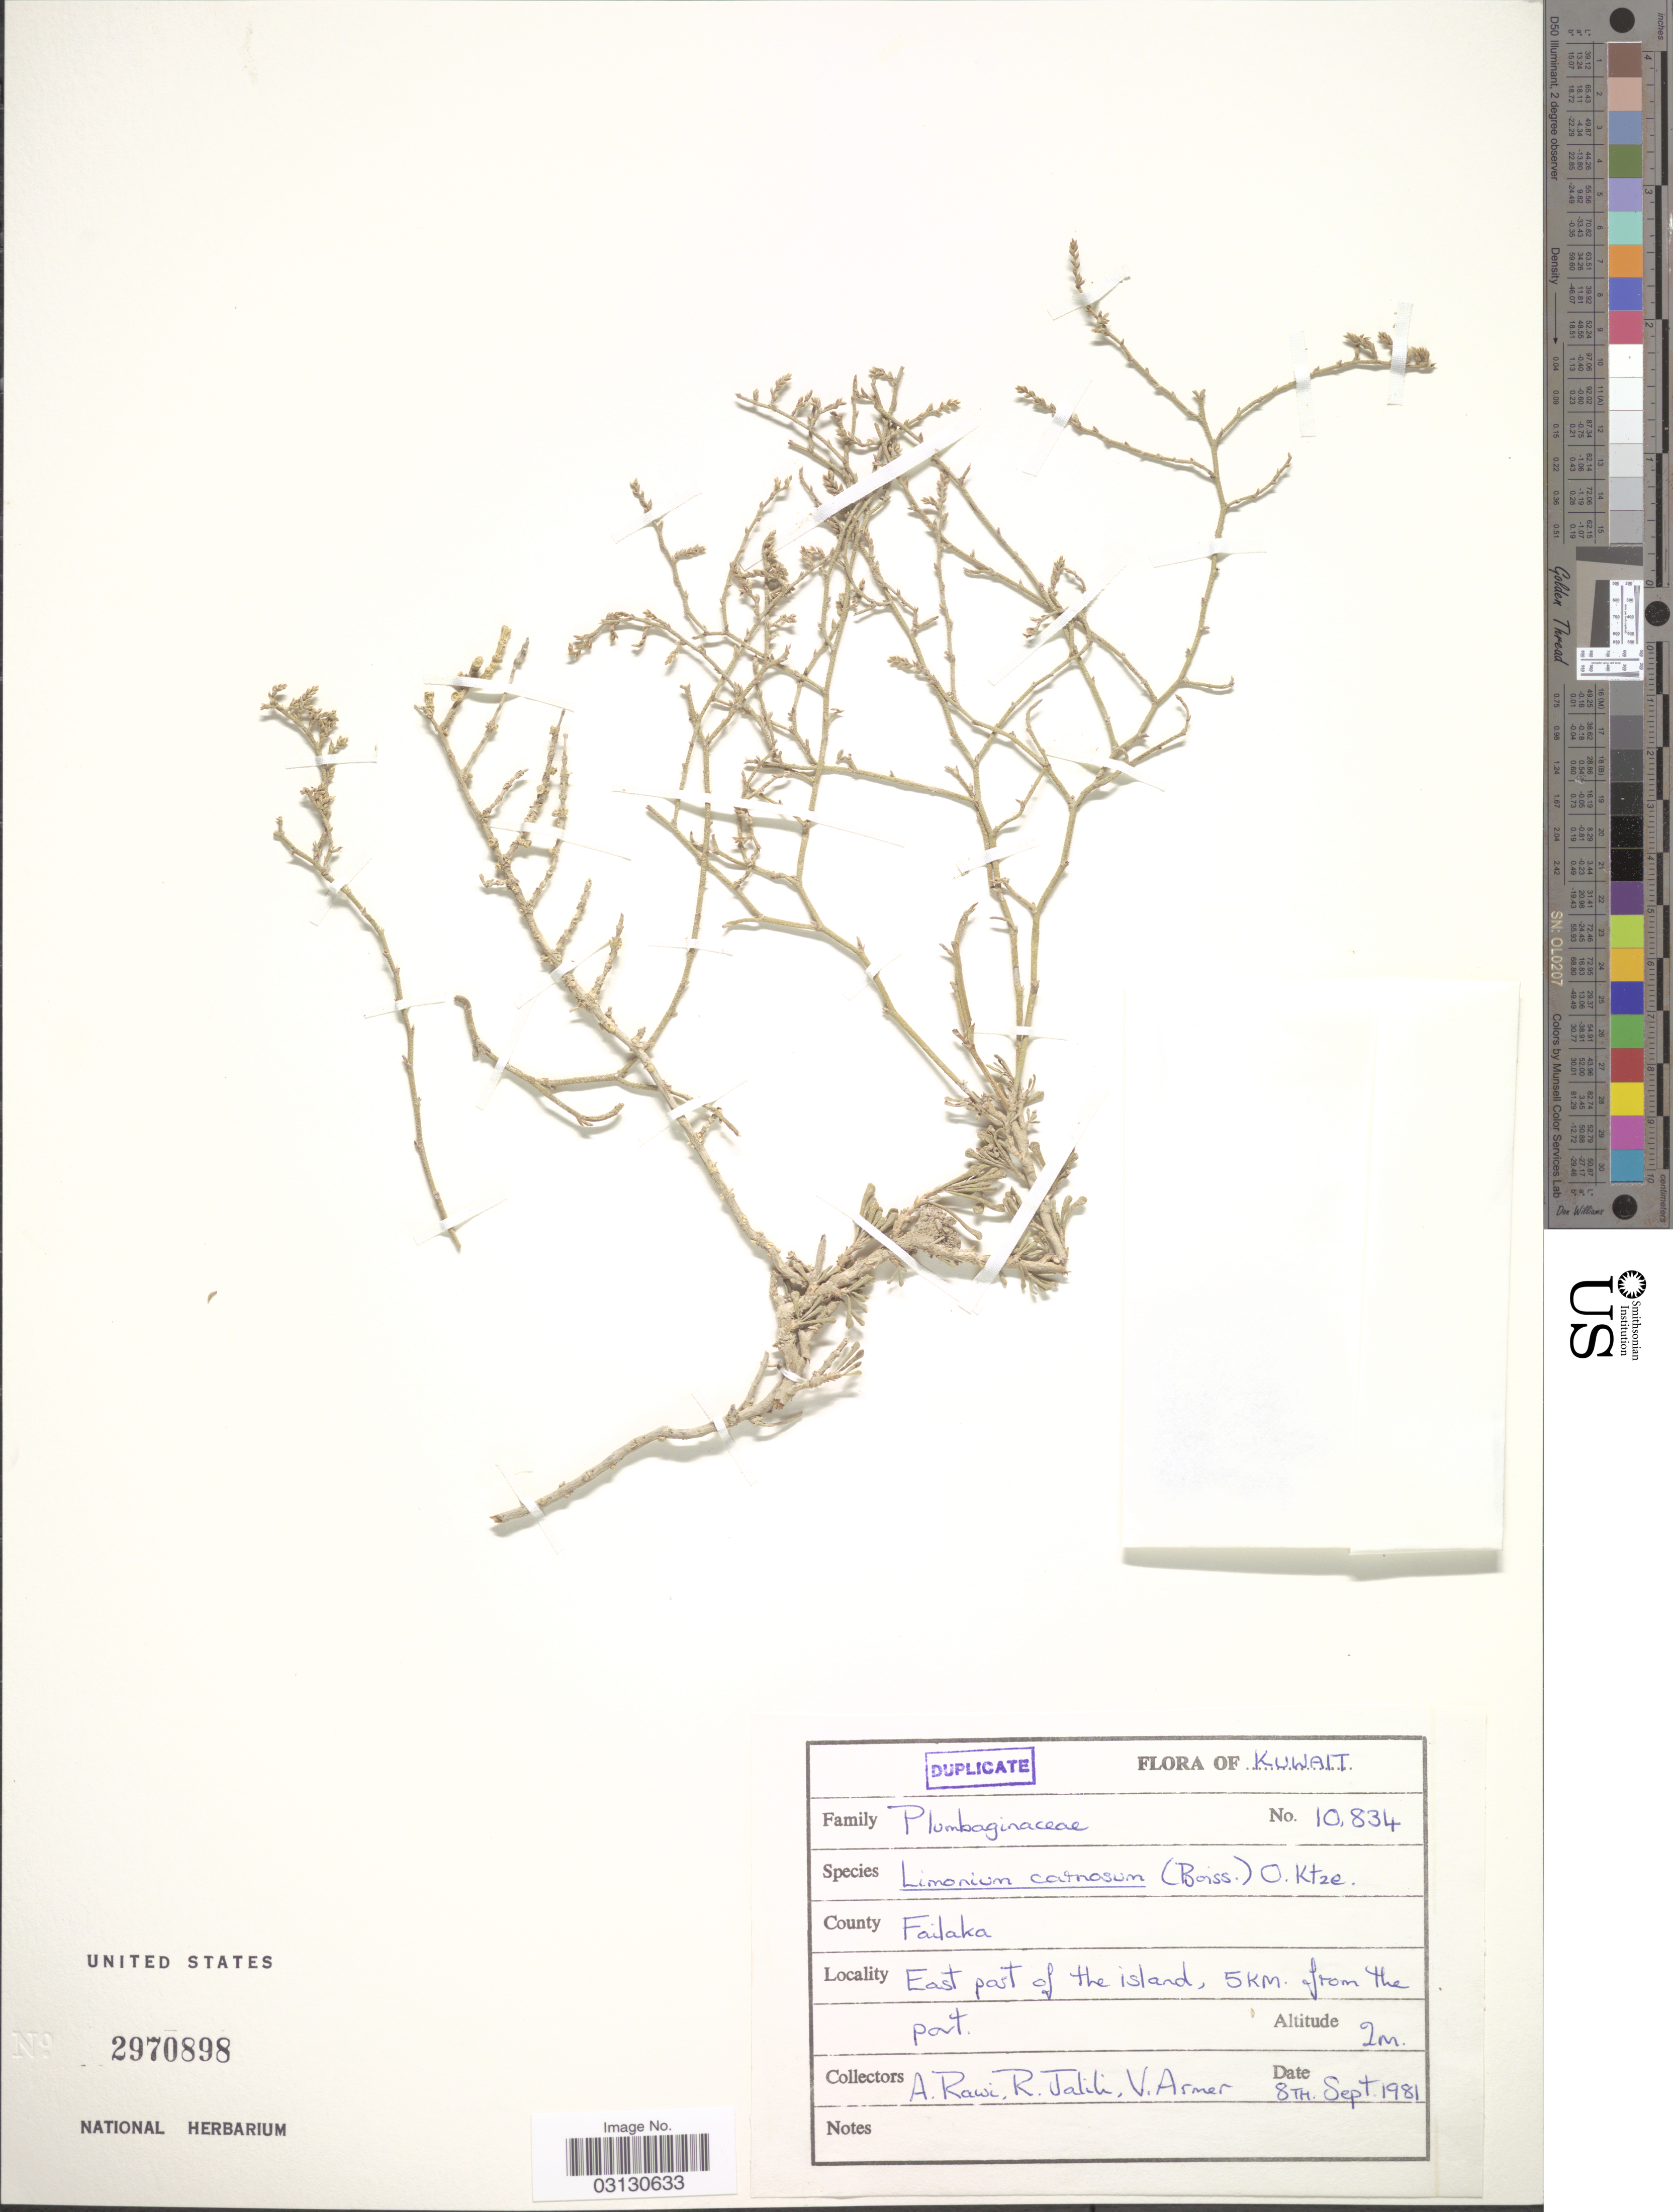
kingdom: Plantae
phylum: Tracheophyta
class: Magnoliopsida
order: Caryophyllales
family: Plumbaginaceae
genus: Limonium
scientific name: Limonium carnosum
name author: Kuntze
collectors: A. Rawi, R. Jalili & V. Armer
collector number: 10834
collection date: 1981-09-08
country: Kuwait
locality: County Failaka, East past of the island, 5 km. from the port [interpreted].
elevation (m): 2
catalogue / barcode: US 2970898